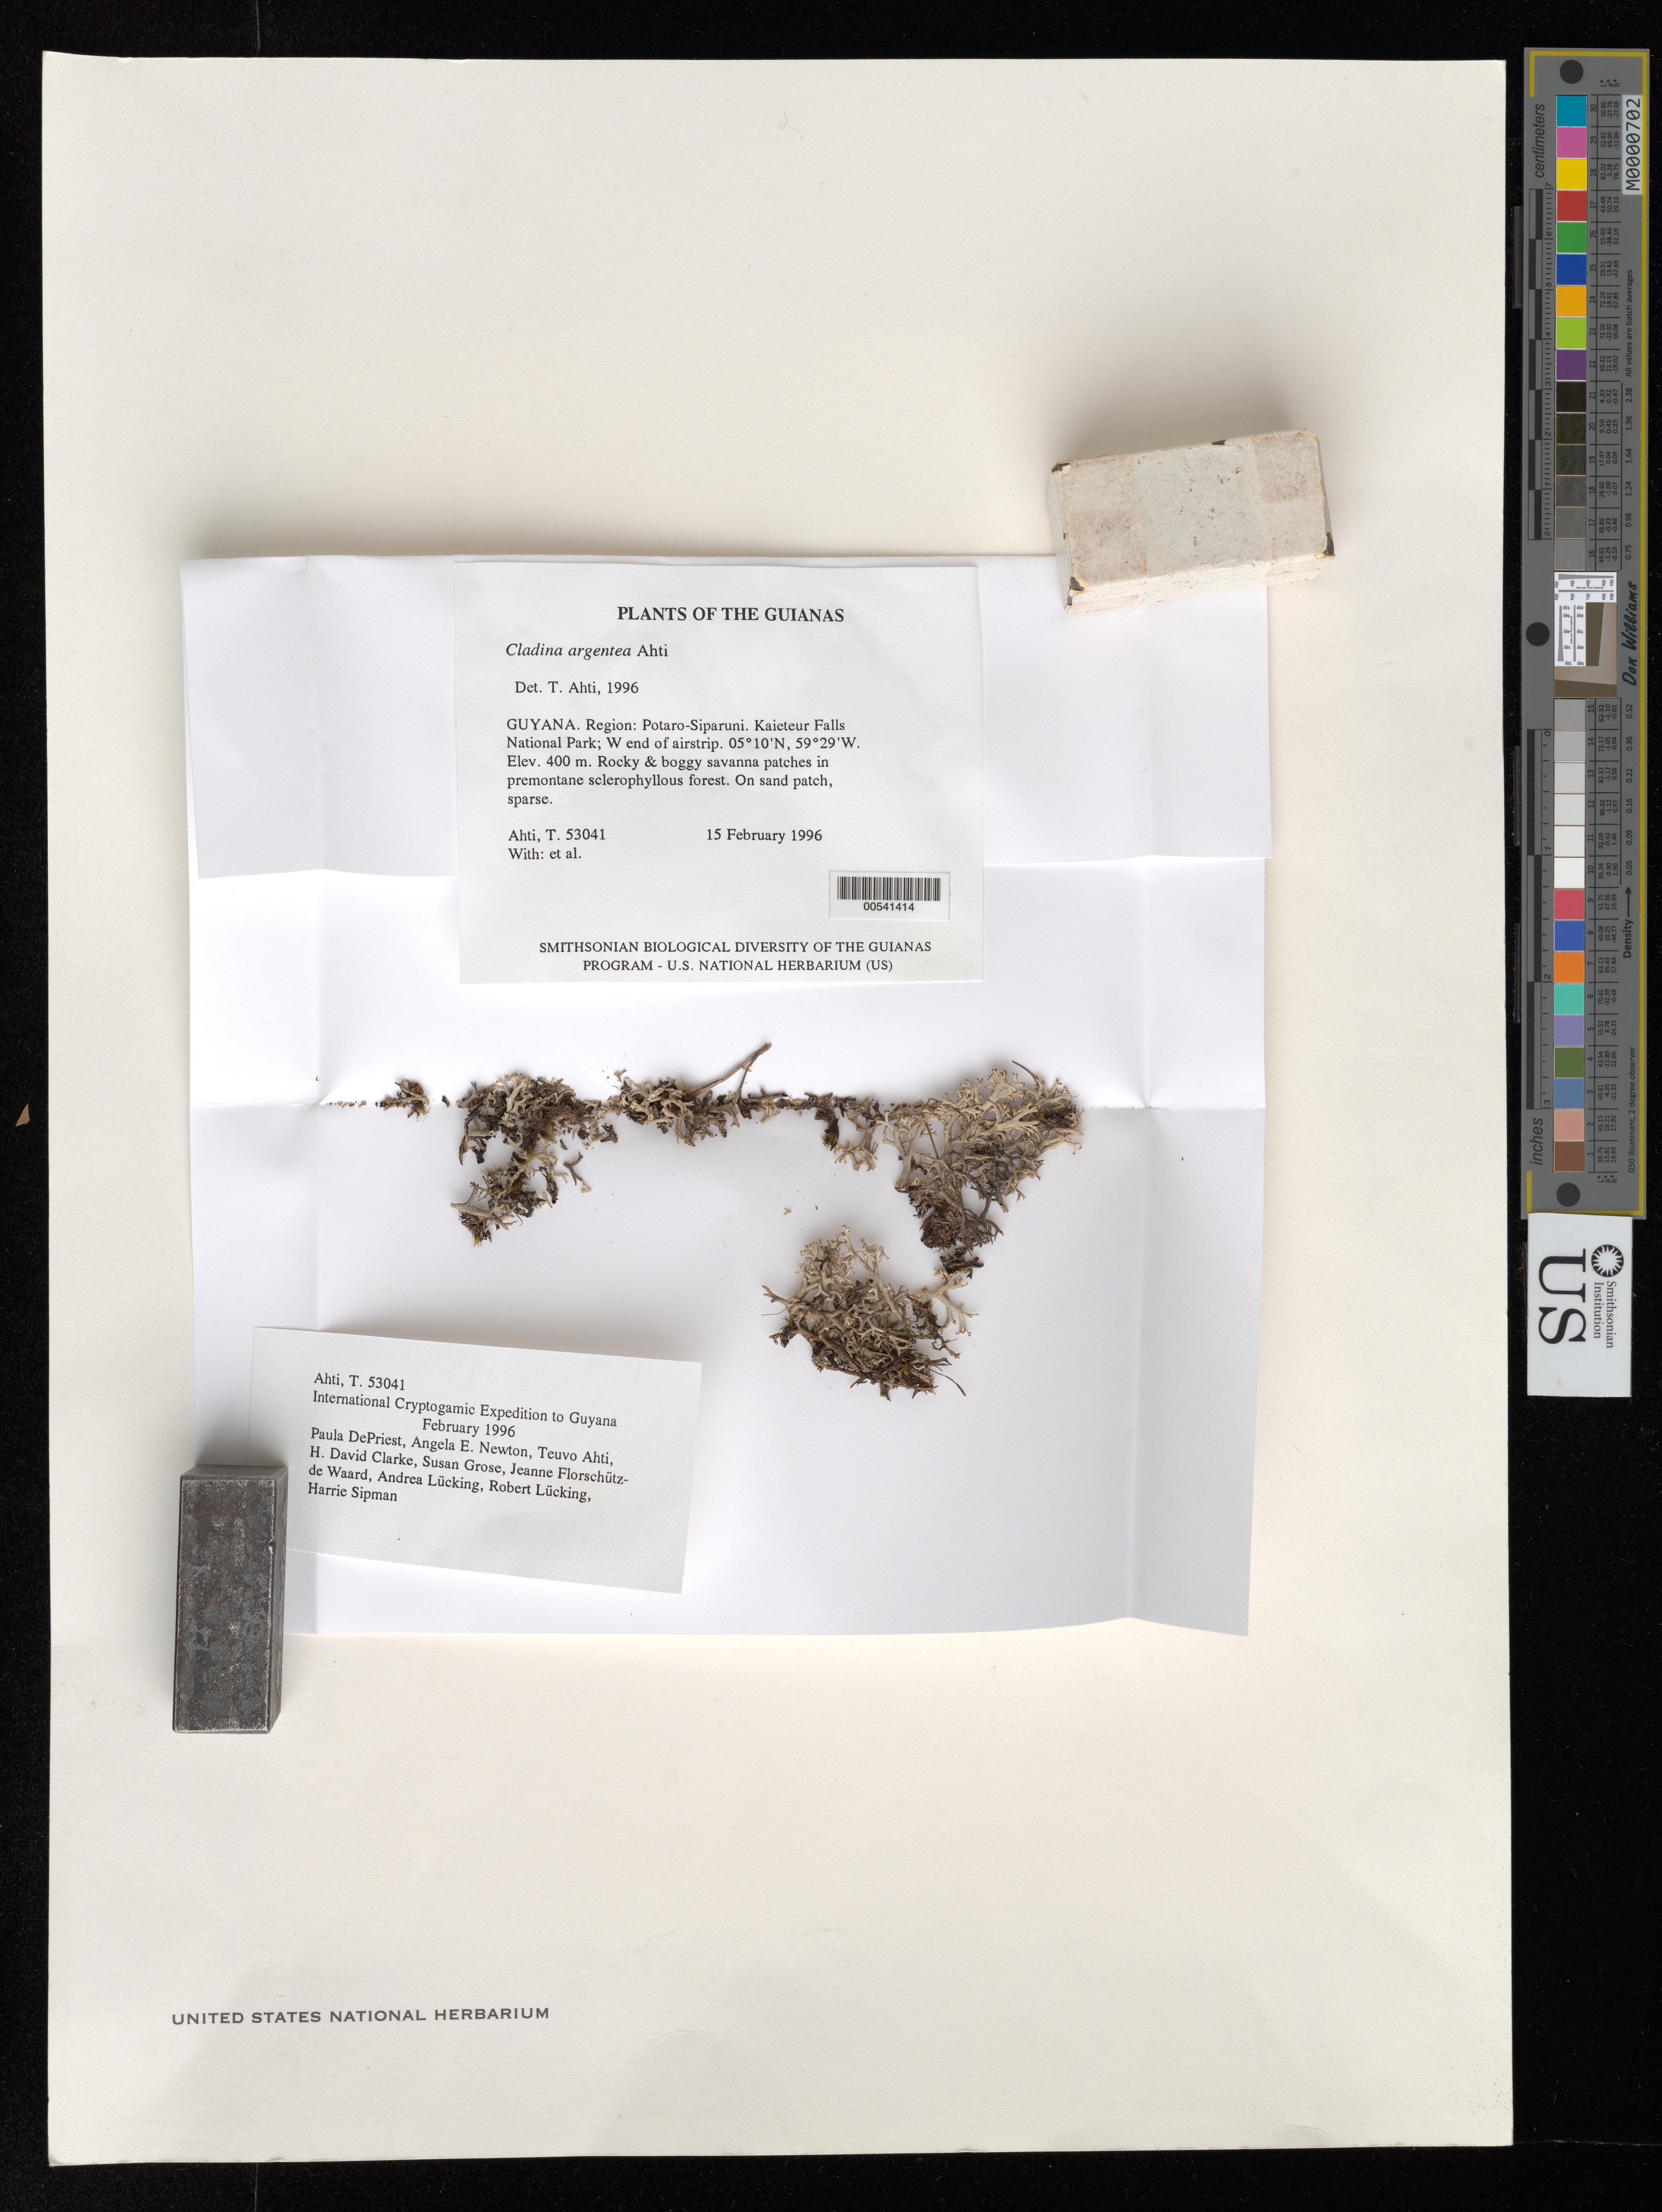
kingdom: Fungi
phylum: Ascomycota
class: Lecanoromycetes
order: Lecanorales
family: Cladoniaceae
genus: Cladina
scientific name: Cladina argentea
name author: Ahti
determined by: Ahti, Teuvo T.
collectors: T. T. Ahti et al.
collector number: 53041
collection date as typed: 15 February 1996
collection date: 1996-02-15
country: Guyana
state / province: Potaro-Siparuni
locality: Kaieteur Falls National Park; W end of airstrip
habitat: Rocky & boggy savanna patches in premontane sclerophyllous forest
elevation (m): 400